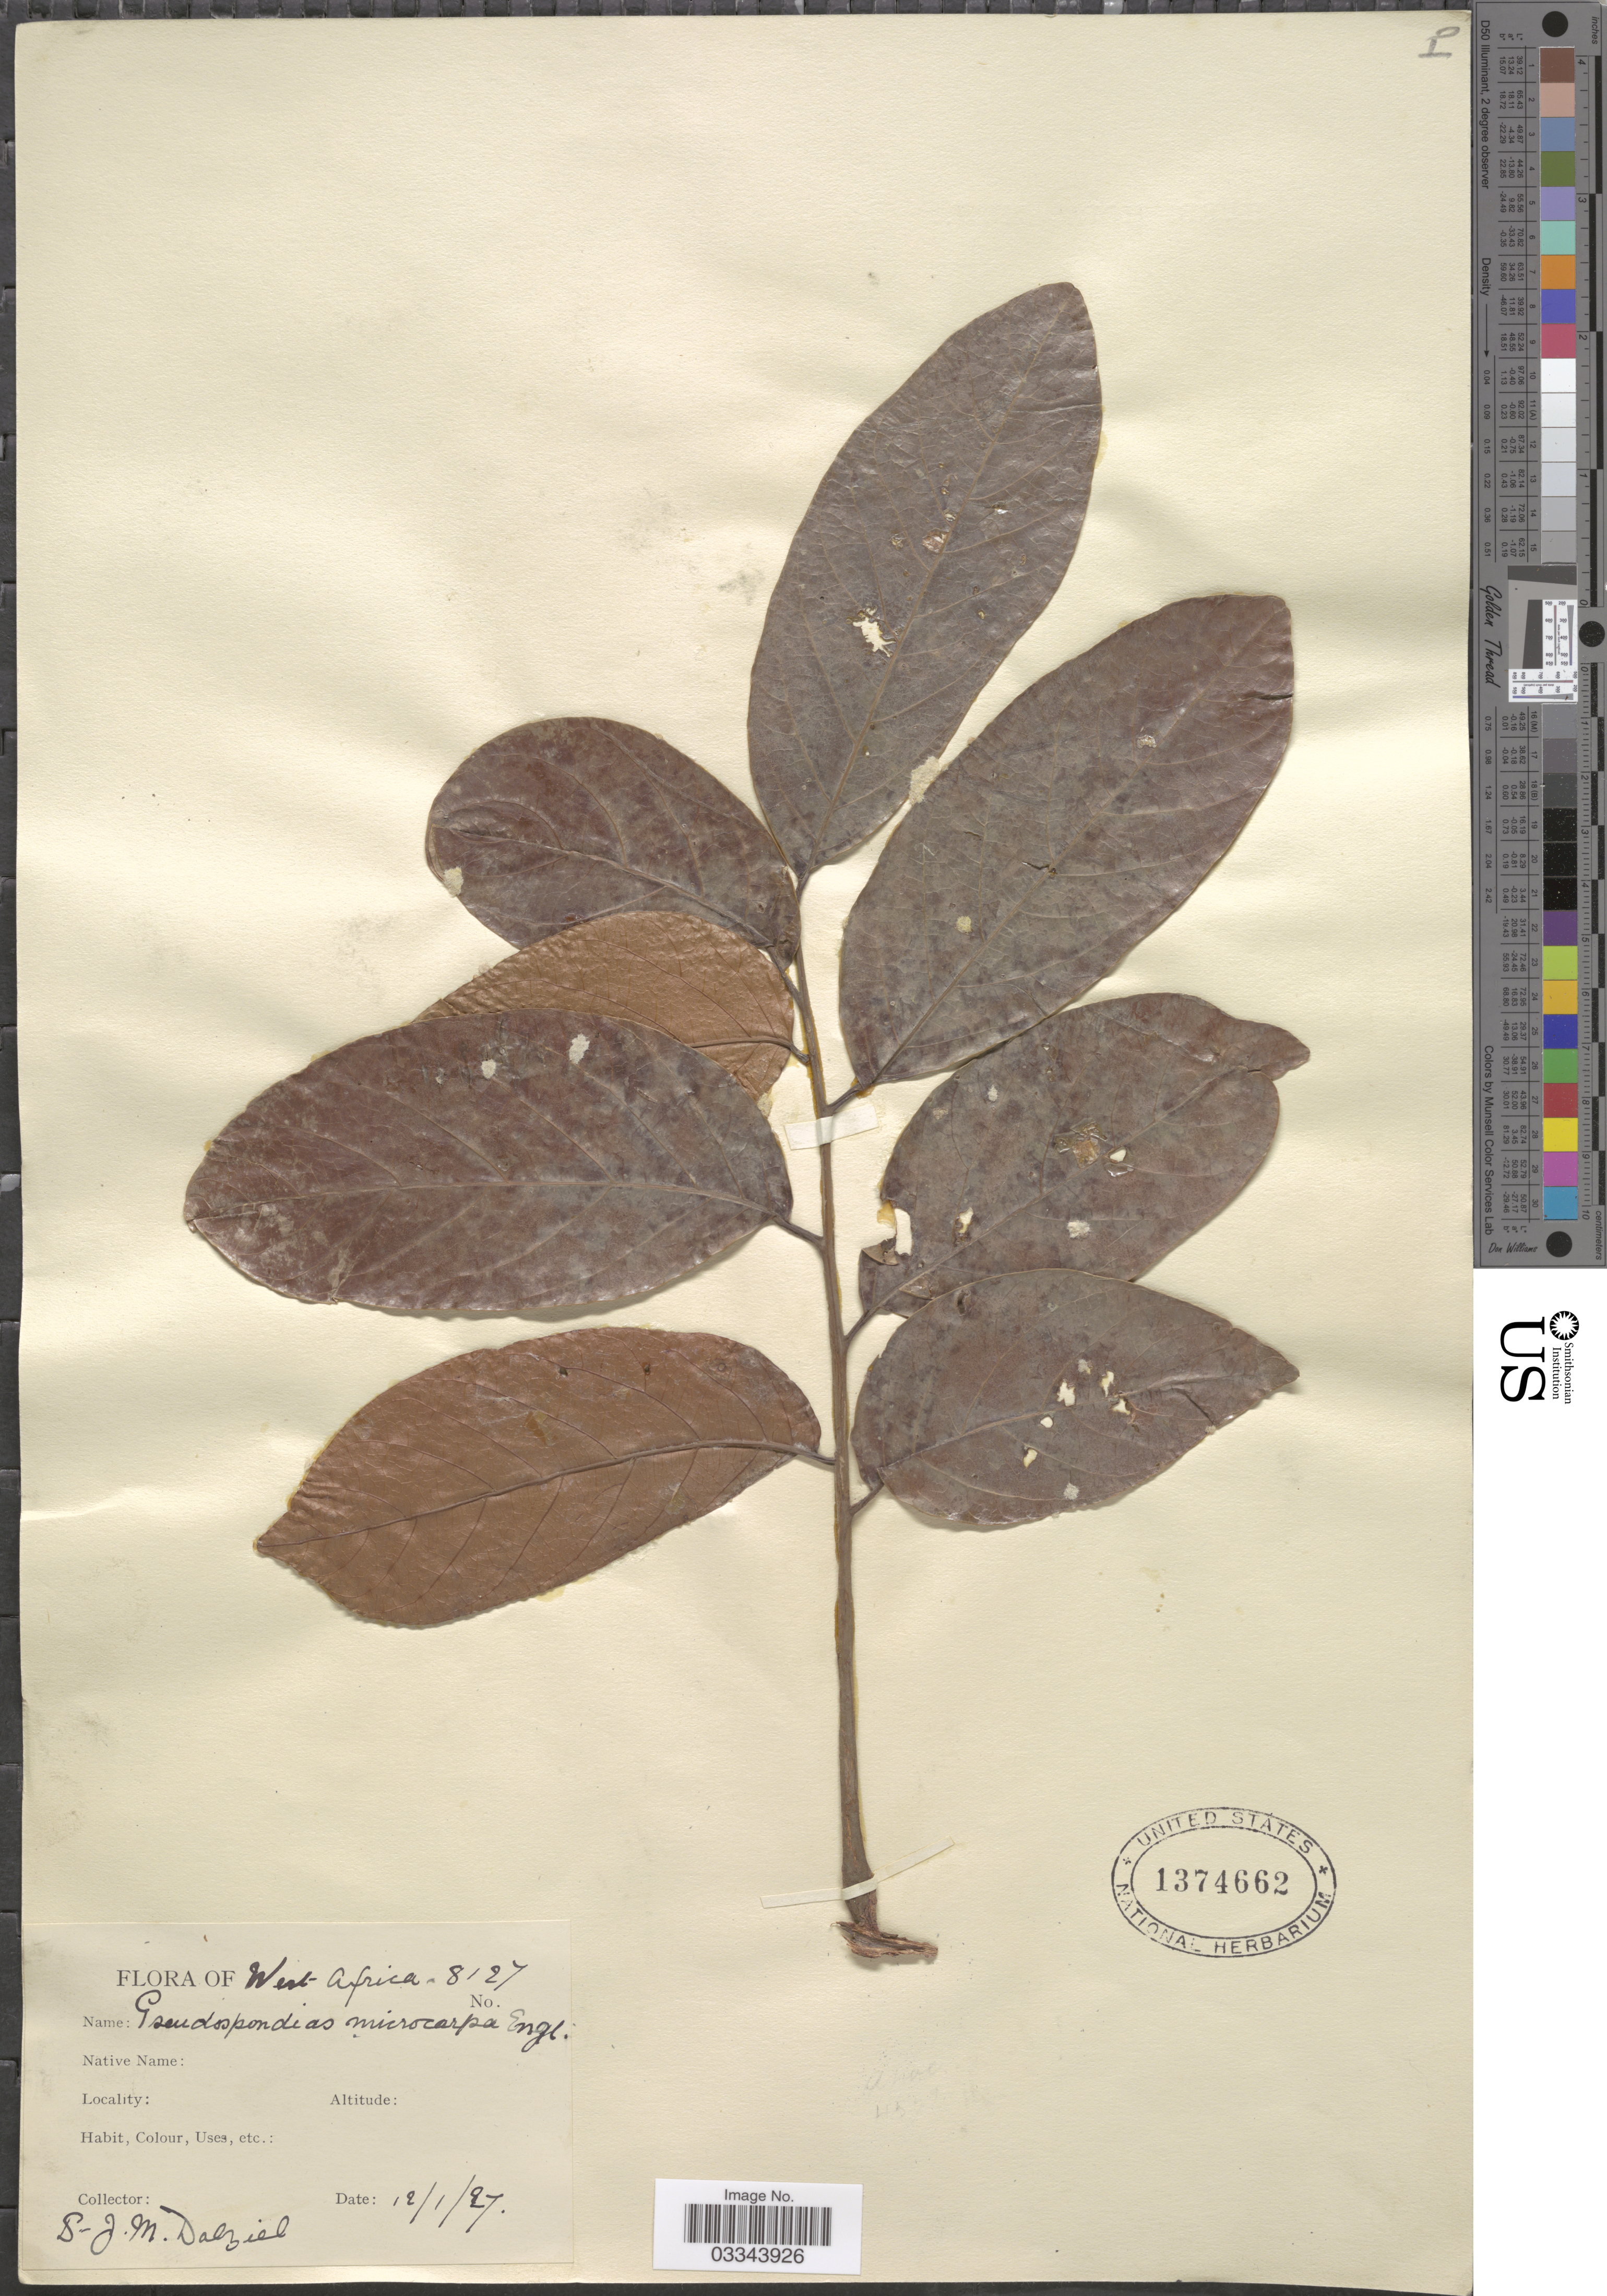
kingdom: Plantae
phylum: Tracheophyta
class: Magnoliopsida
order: Sapindales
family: Anacardiaceae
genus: Pseudospondias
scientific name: Pseudospondias microcarpa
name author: (A. Rich.) Engl.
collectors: J. Dalziel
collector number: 8127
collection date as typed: Transcribed d/m/y: 12/1/27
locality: West-Africa.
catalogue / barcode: US 1374662